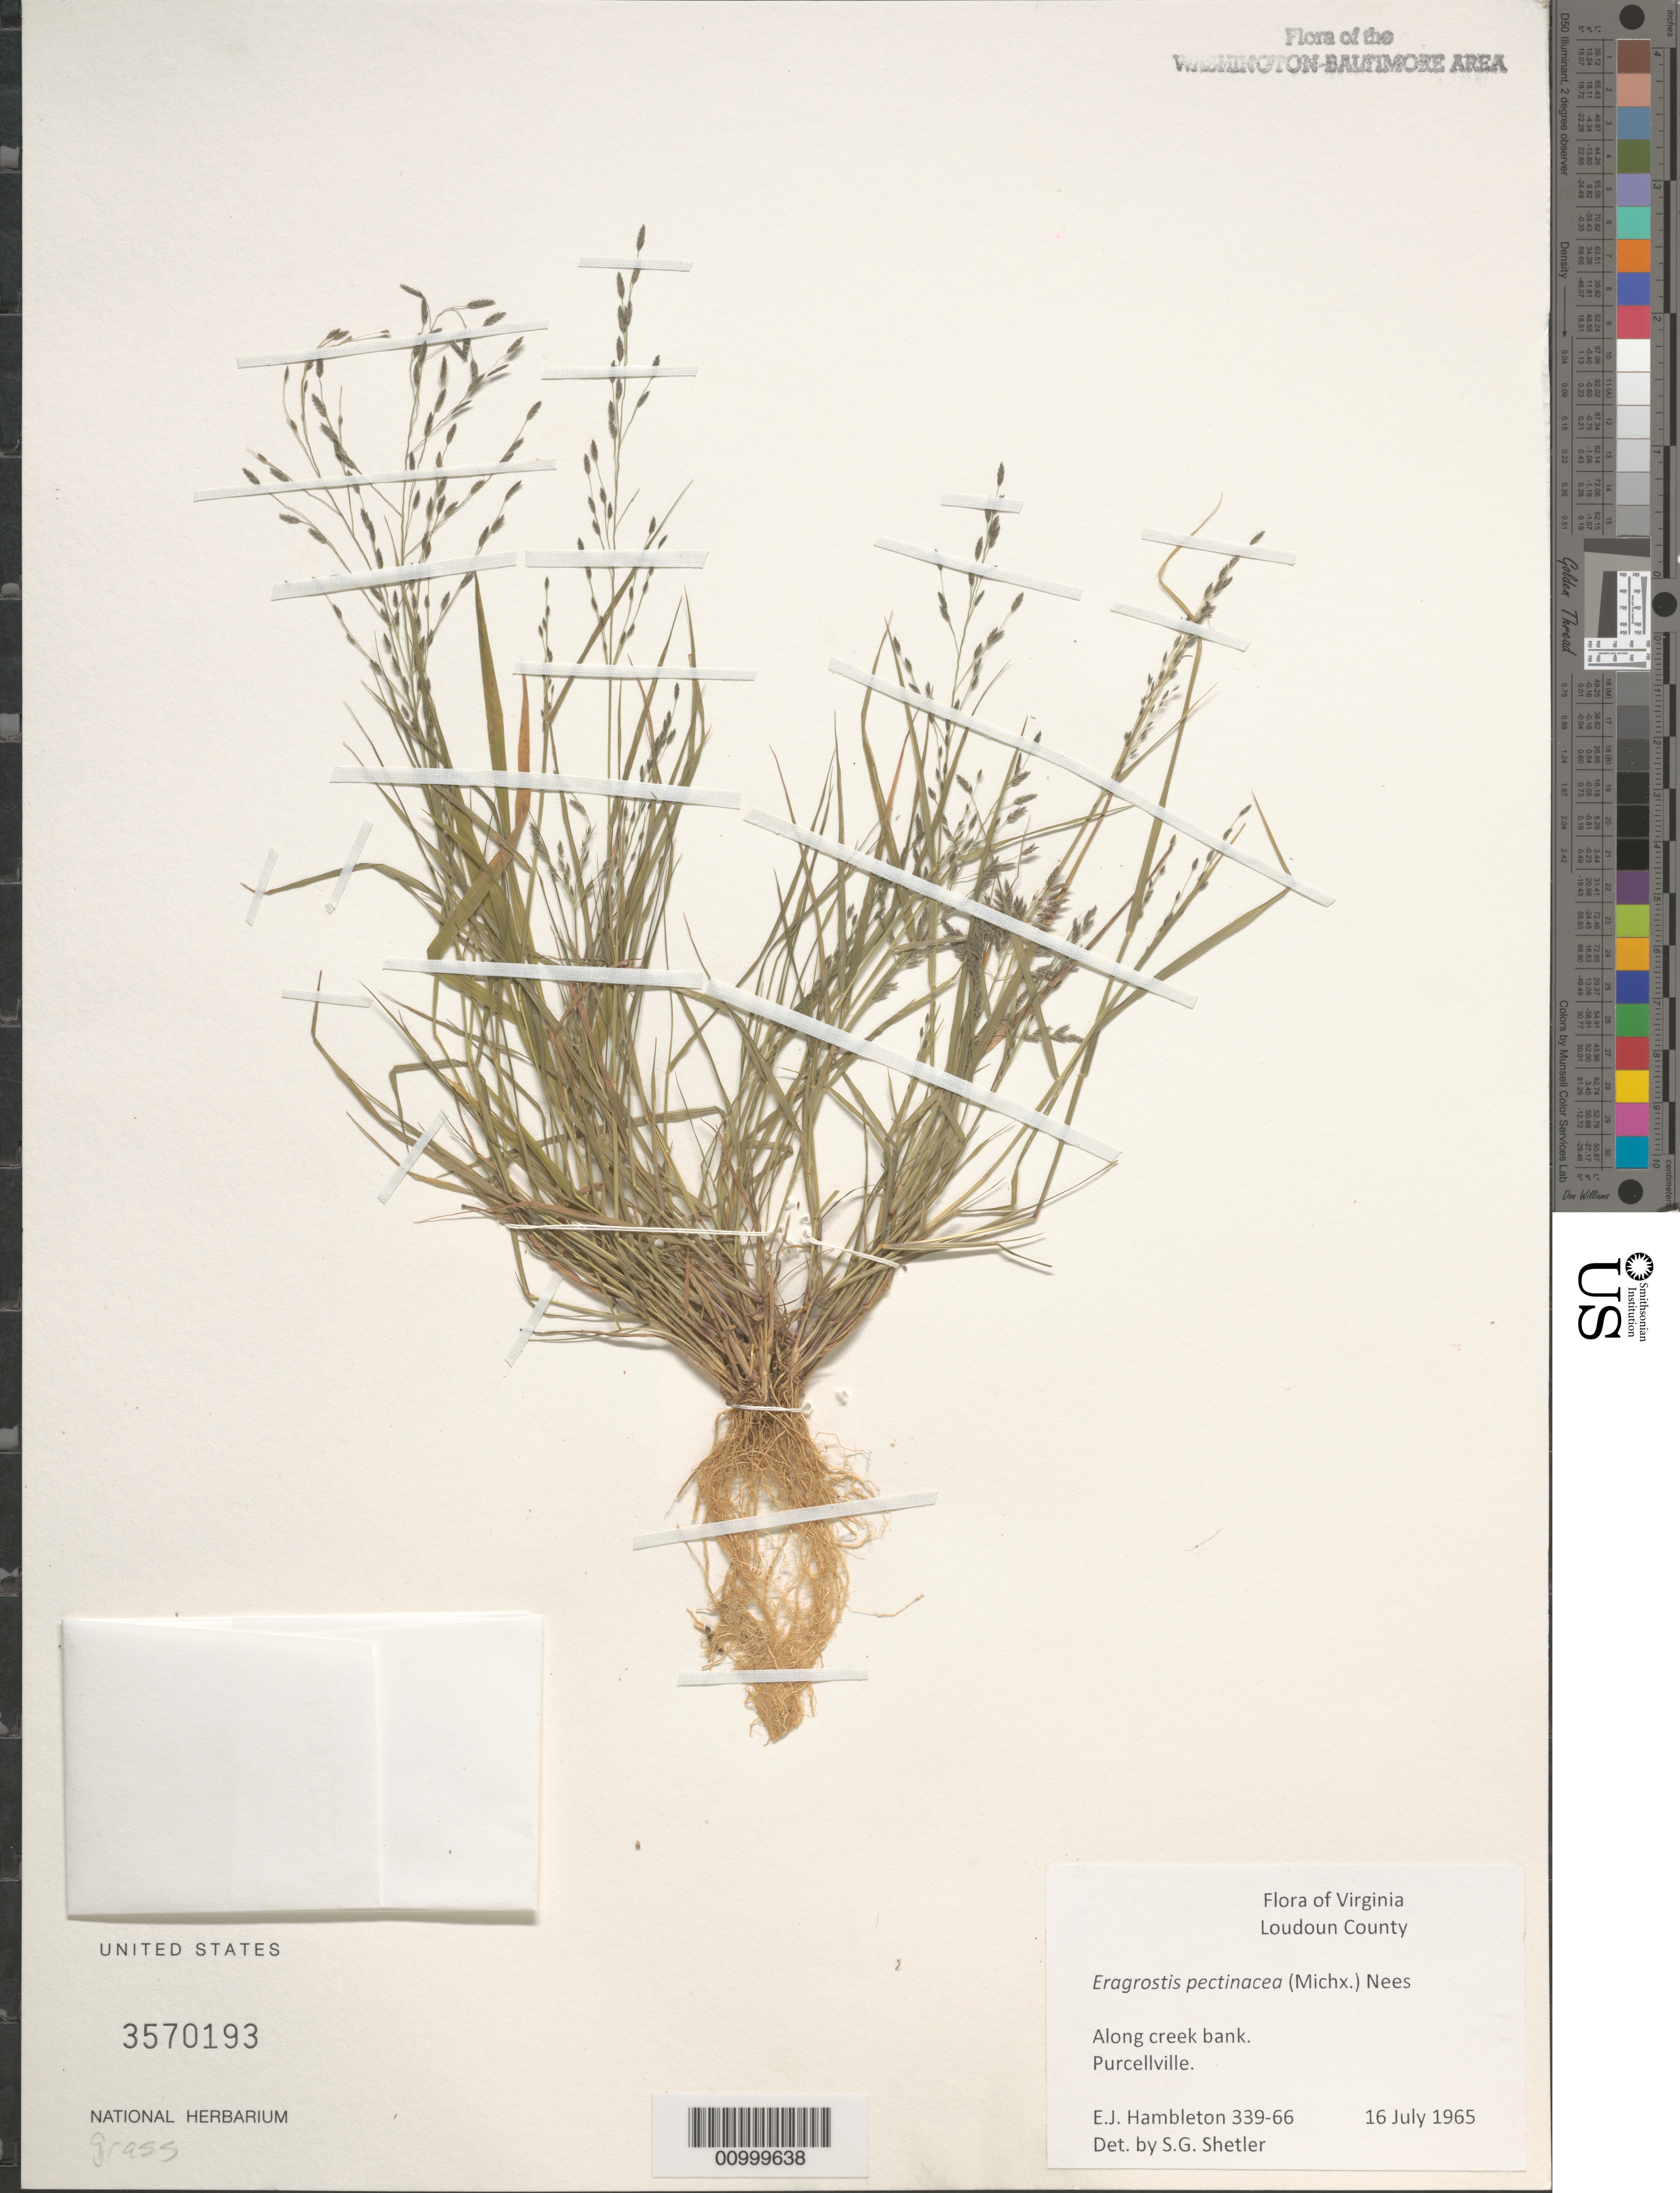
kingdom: Plantae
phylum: Tracheophyta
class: Liliopsida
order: Poales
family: Poaceae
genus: Eragrostis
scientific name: Eragrostis pectinacea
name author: (Michx.) Nees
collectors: E. Hambleton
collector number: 339-66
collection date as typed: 16 July 1965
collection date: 1965-07-16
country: United States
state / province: Virginia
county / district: Loudoun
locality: Purcellville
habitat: Along creek bank.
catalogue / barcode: US 3570193